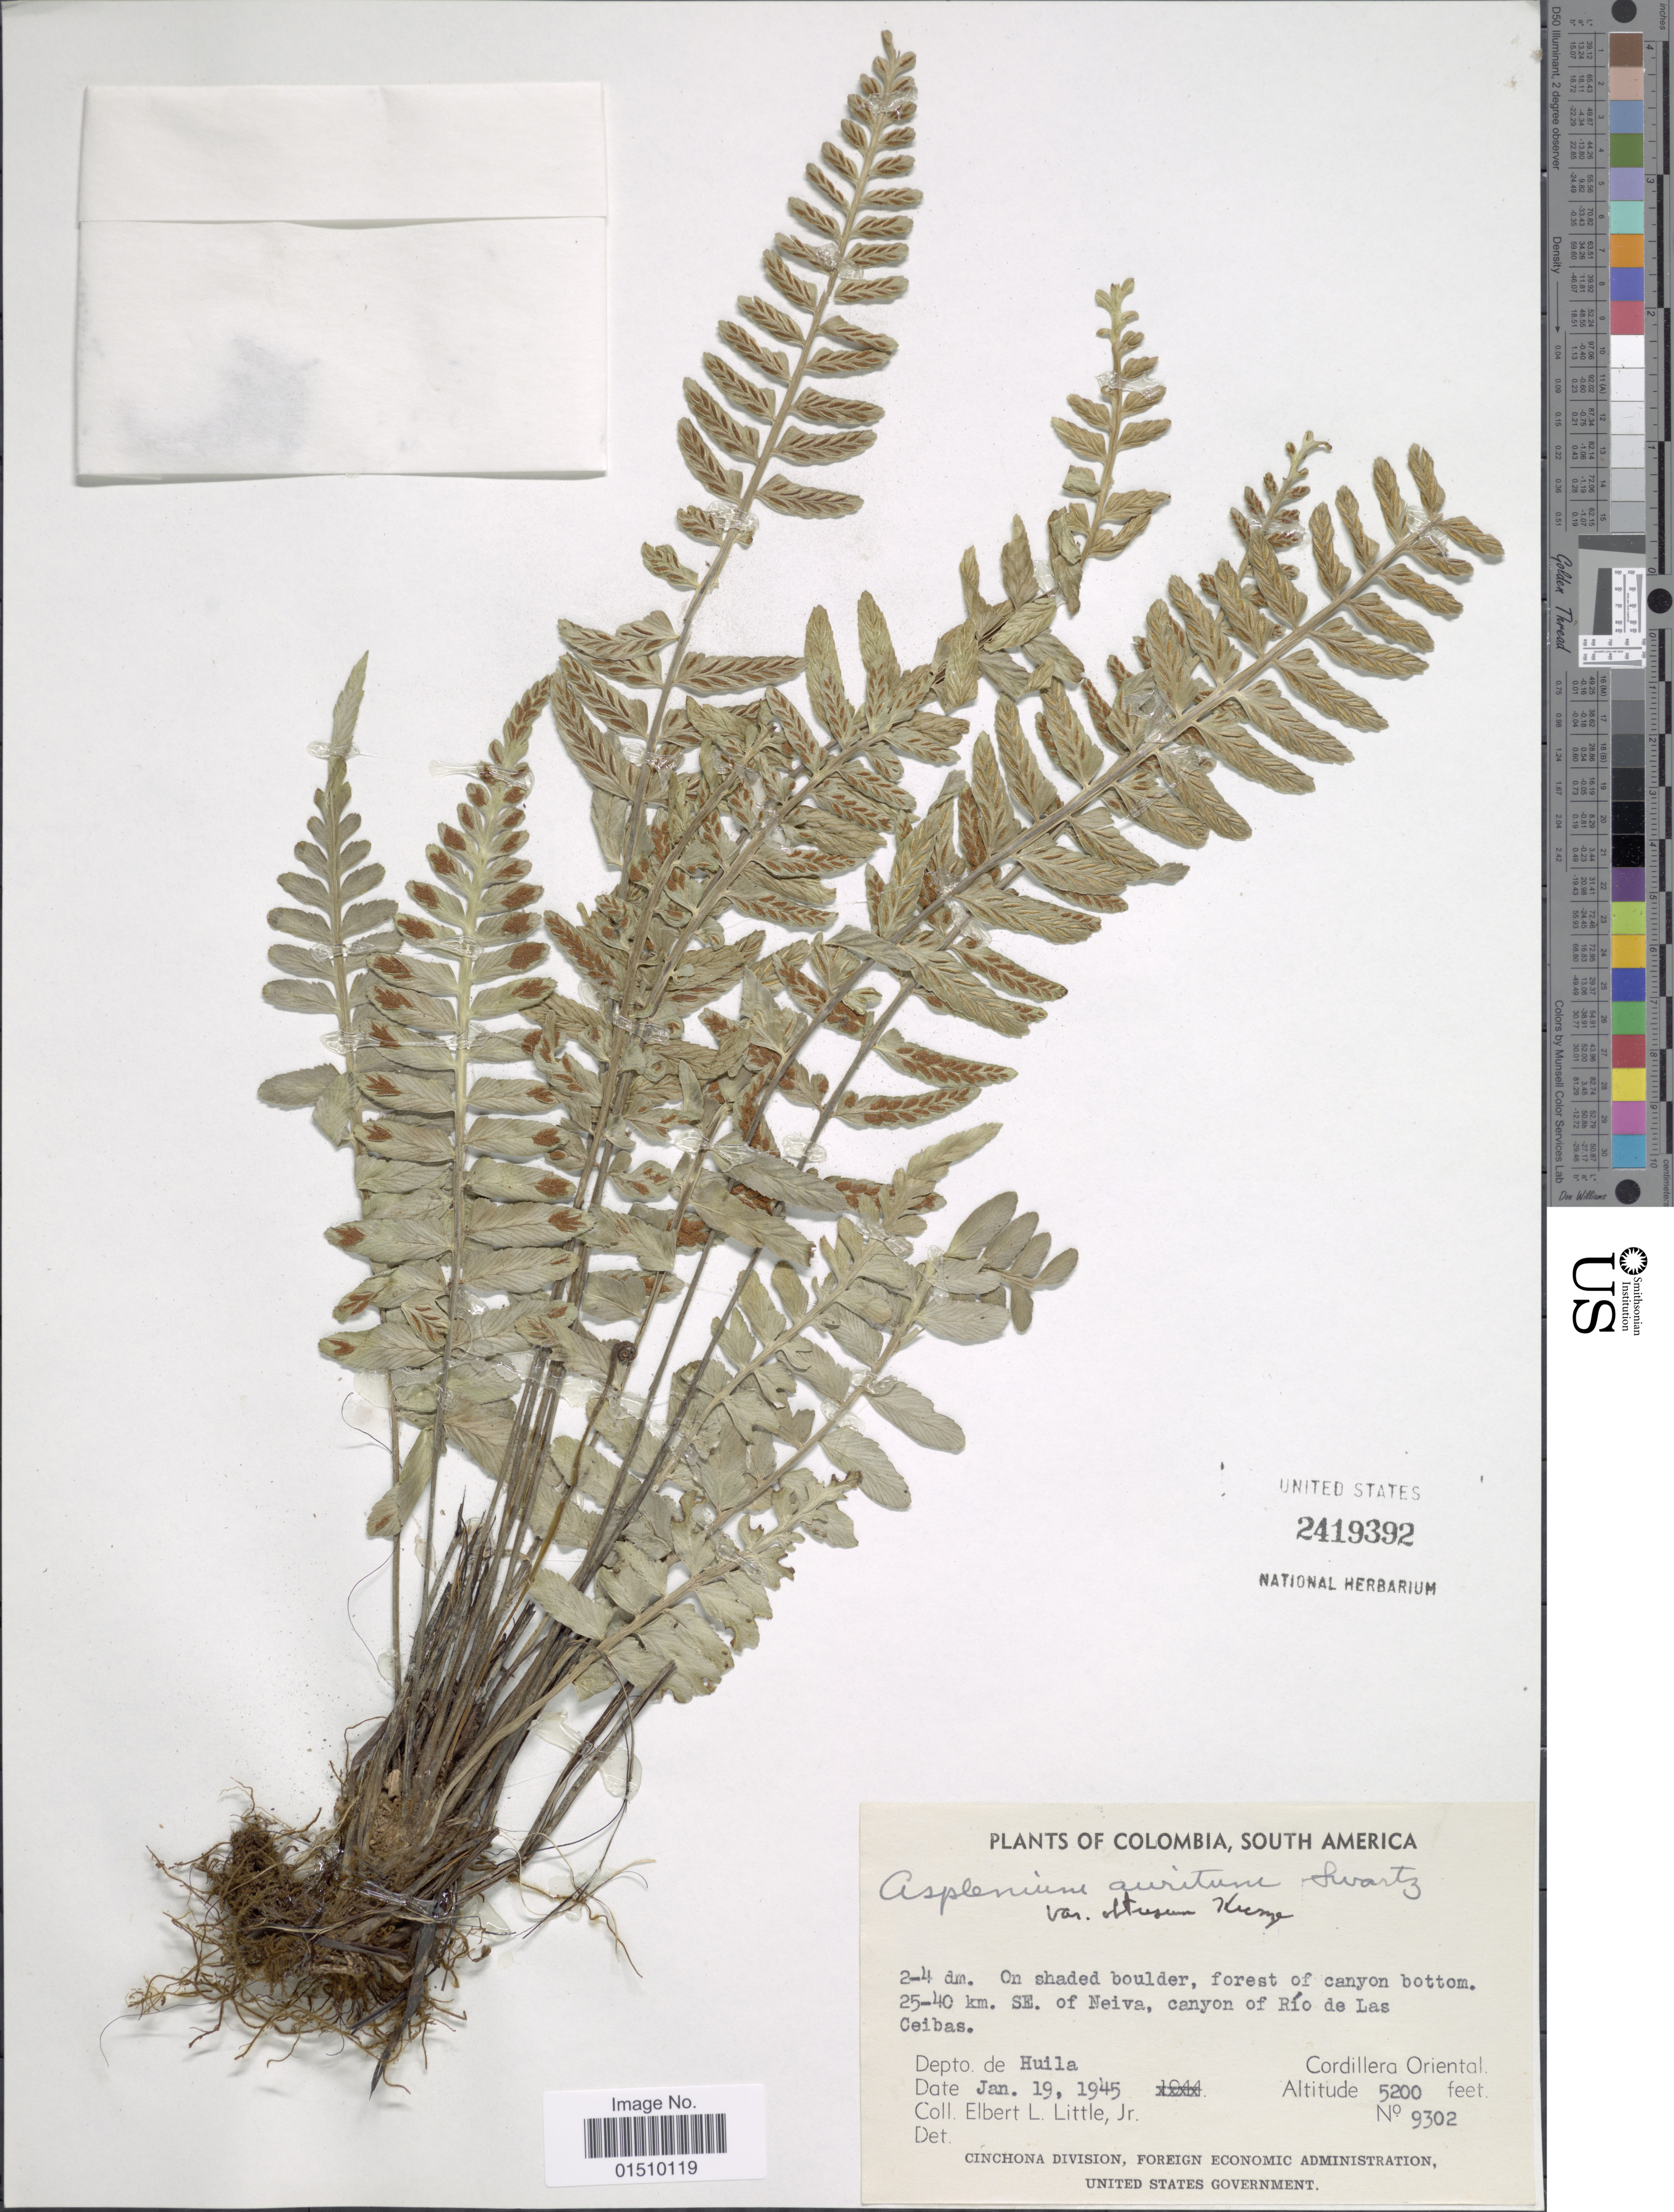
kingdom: Plantae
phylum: Tracheophyta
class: Polypodiopsida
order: Polypodiales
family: Aspleniaceae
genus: Asplenium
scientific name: Asplenium auritum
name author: Sw.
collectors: E. L. Little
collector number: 9302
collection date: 1945-01-19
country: Colombia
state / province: Huila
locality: Colombia, South America, 25-40 km. SE. of Neiva, canyon of Rio de Las Ceibas, Depto. de Huila. Cordillera Oriental.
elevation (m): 1585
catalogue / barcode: US 2419392